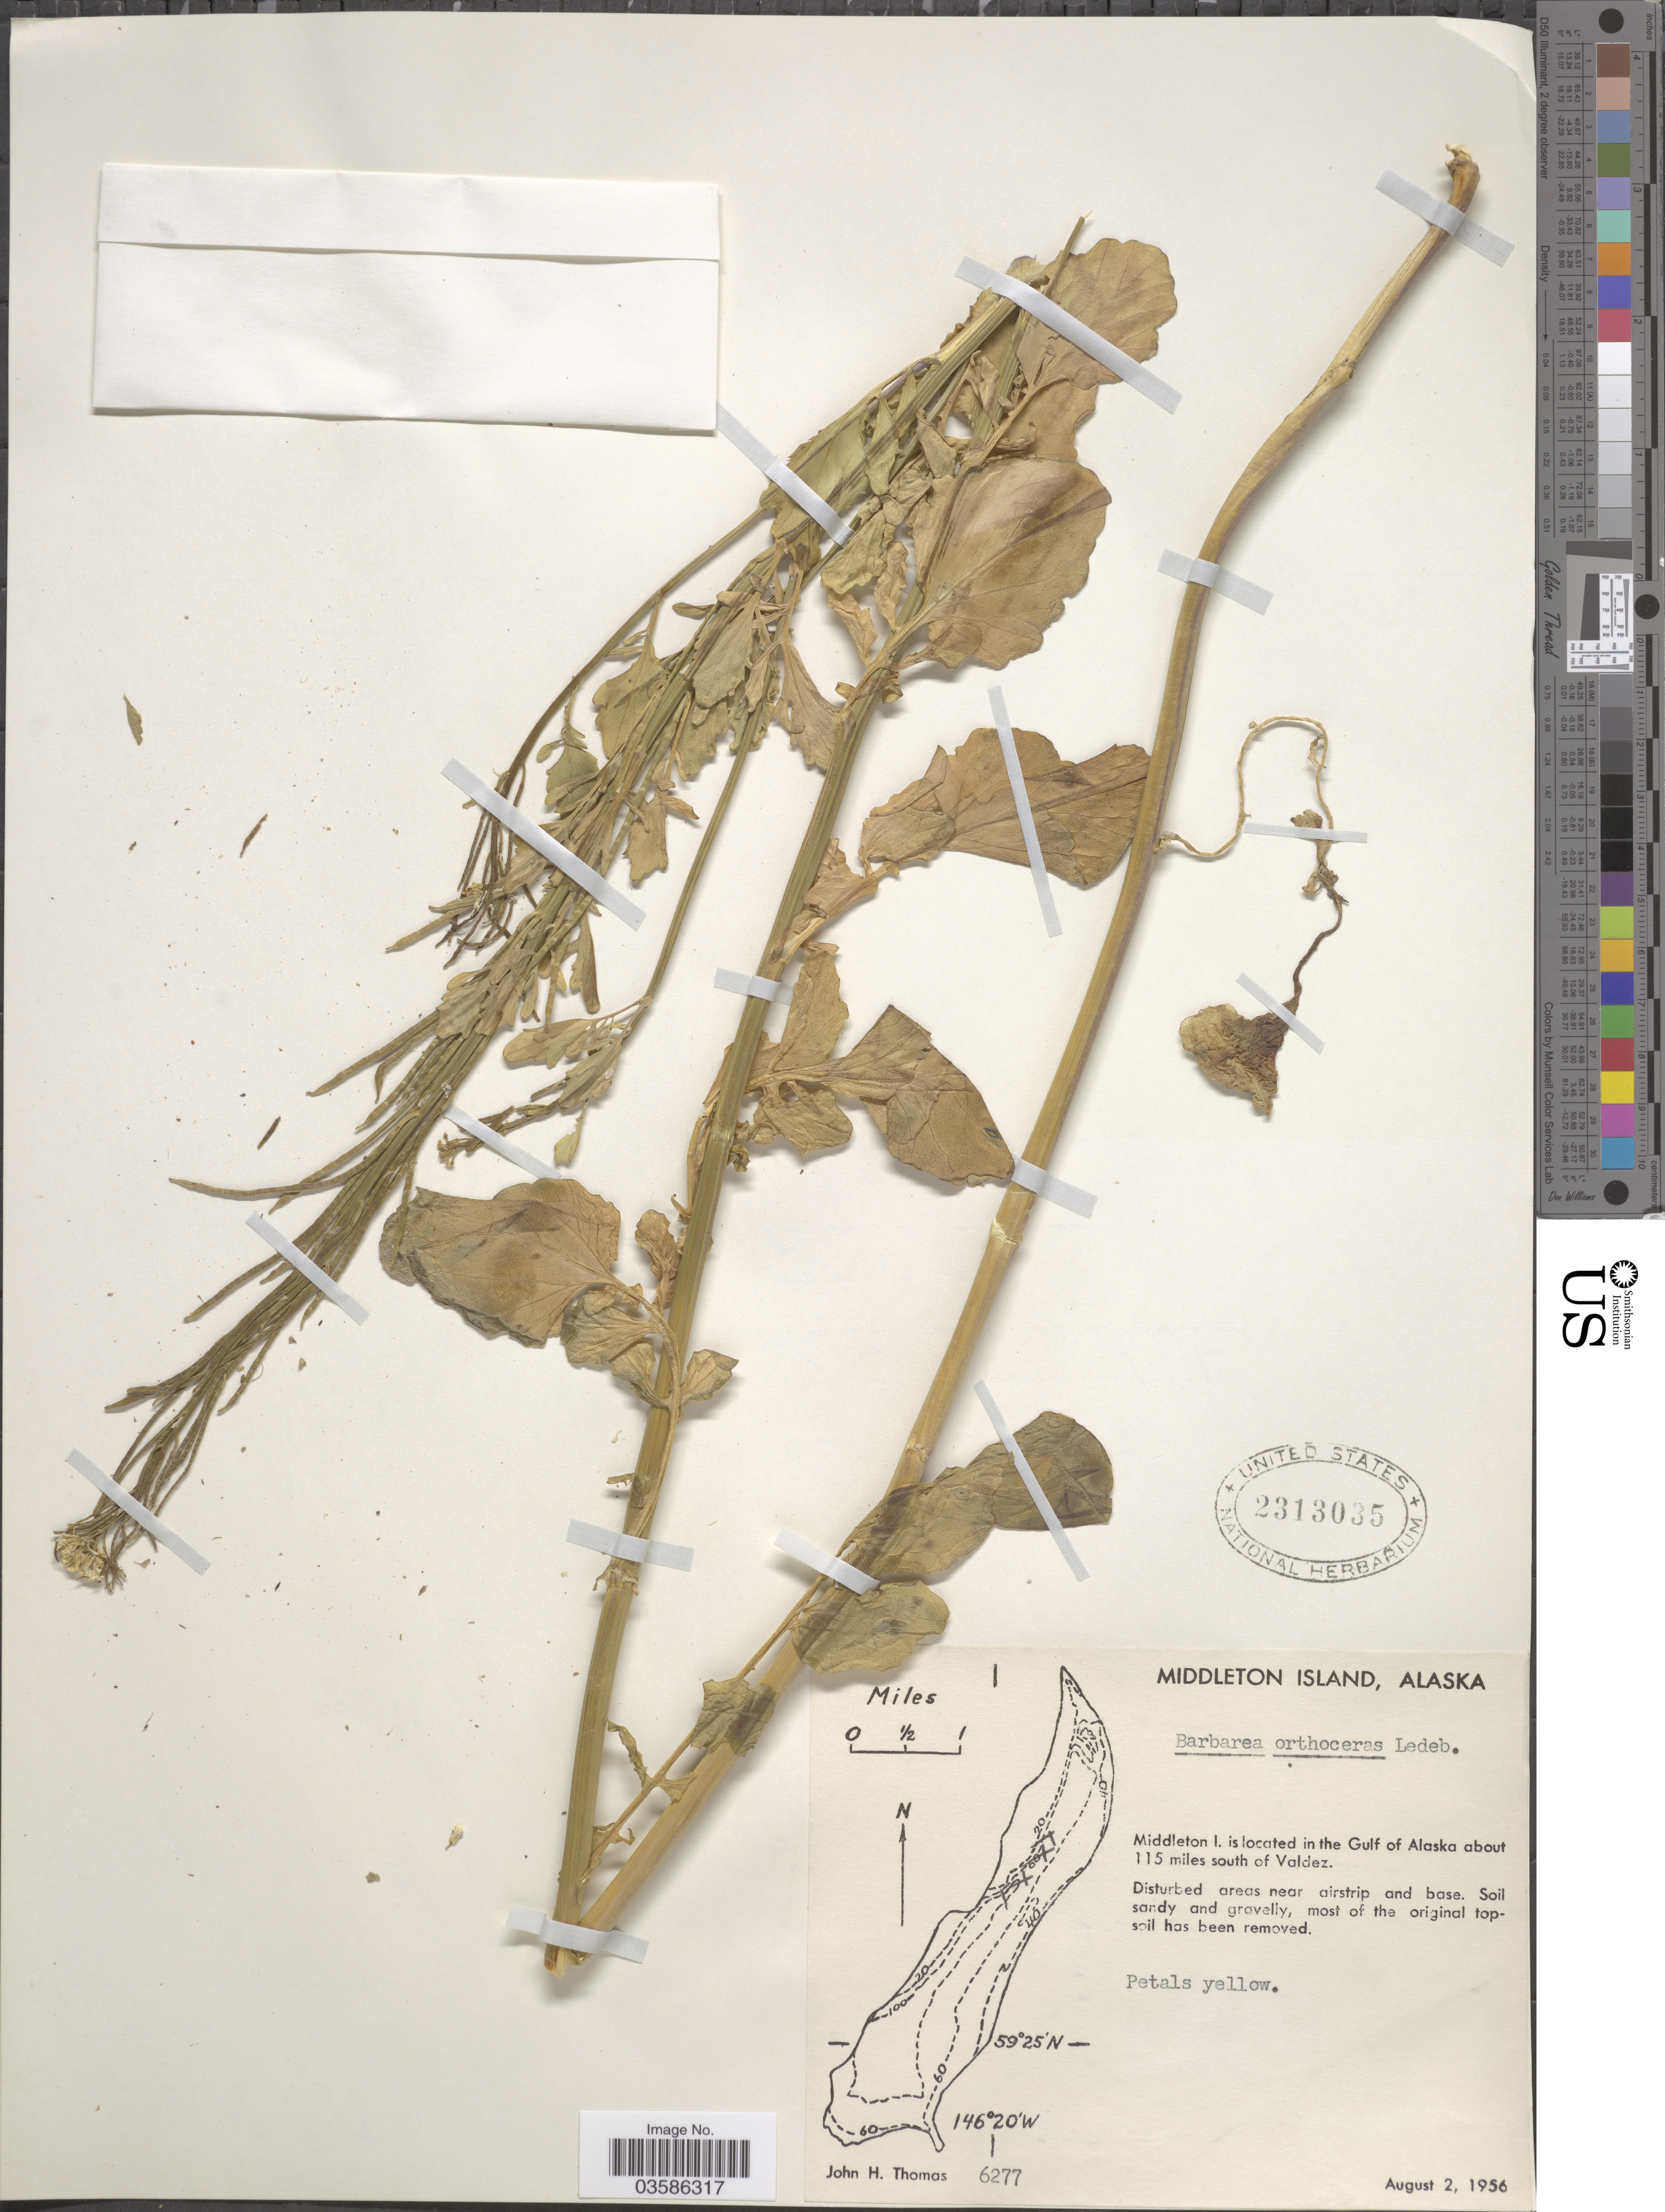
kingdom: Plantae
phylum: Tracheophyta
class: Magnoliopsida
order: Brassicales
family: Brassicaceae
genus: Barbarea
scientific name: Barbarea orthoceras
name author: Ledeb.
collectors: J. H. Thomas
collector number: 6277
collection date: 1956-08-02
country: United States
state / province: Alaska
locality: Middleton Island. Middleton I. is located in the Gulf of Alaska about 115 miles south of Valdez. Disturbed areas near airstrip and base.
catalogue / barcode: US 2313035